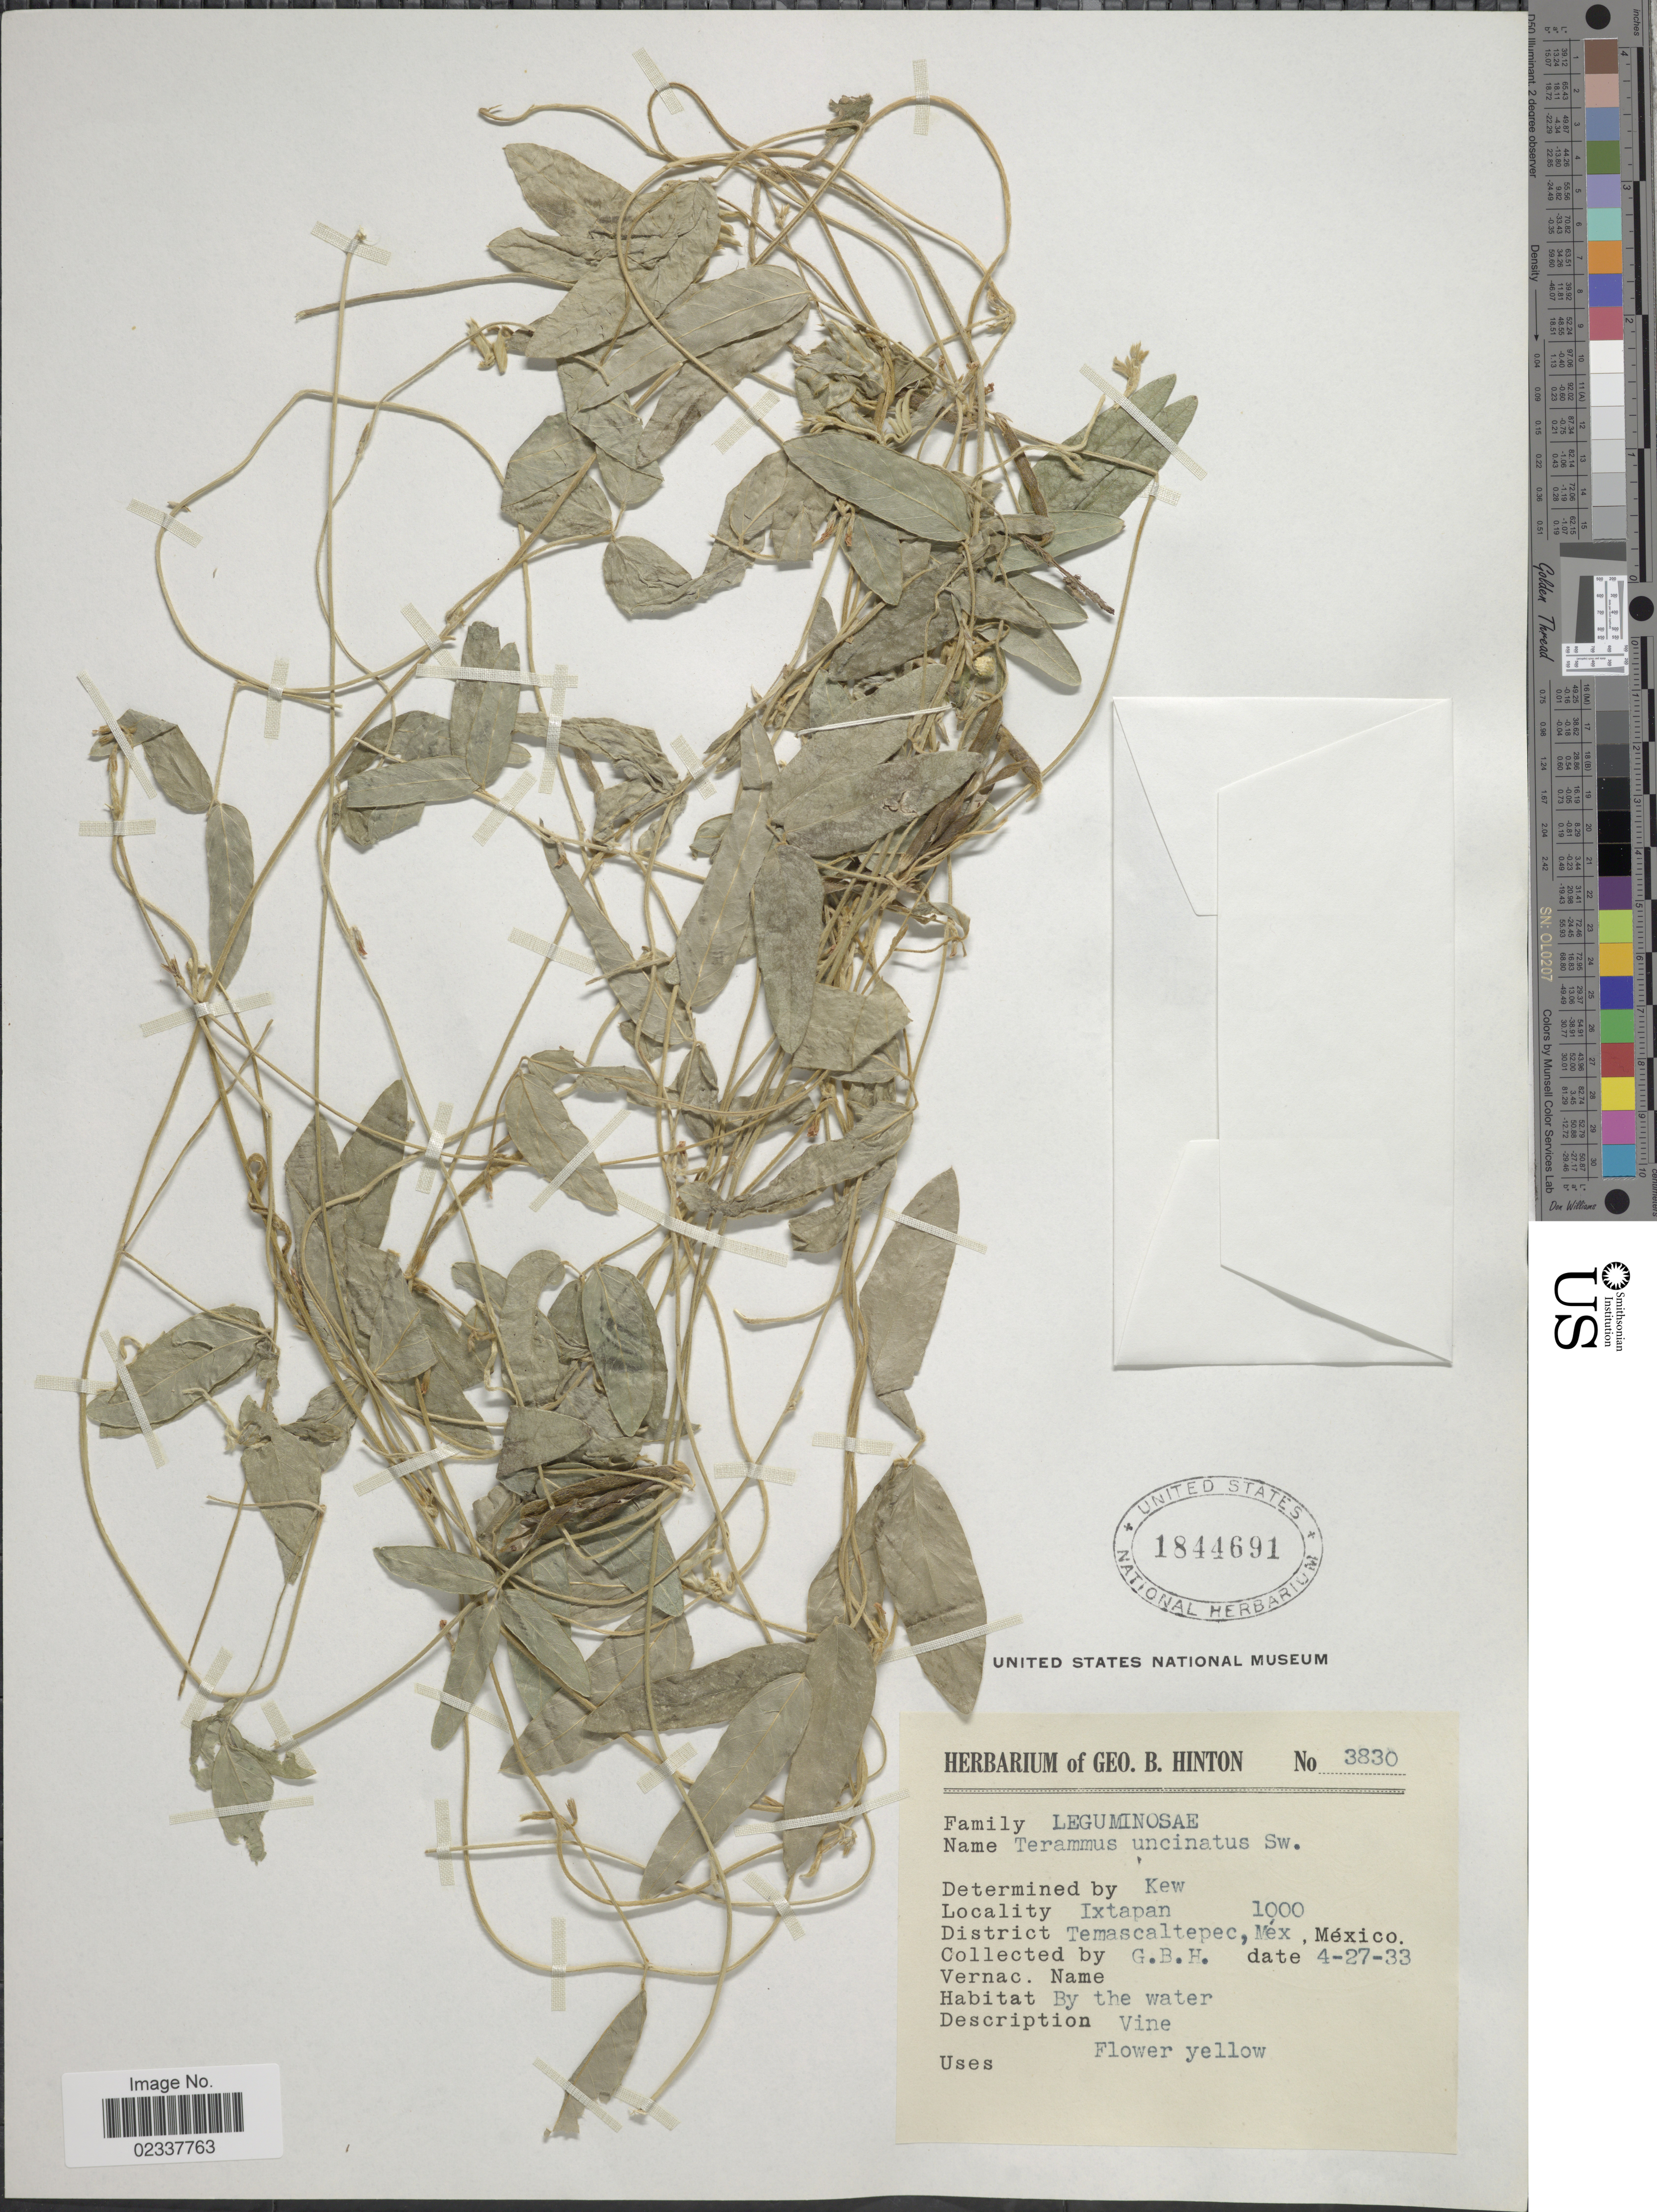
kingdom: Plantae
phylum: Tracheophyta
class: Magnoliopsida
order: Fabales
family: Fabaceae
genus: Teramnus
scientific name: Teramnus uncinatus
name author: (L.) Sw.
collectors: G. B. Hinton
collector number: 3830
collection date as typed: Transcribed d/m/y: 27/4/33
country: Mexico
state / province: México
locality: Ixtapan, District Temascaltepec,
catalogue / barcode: US 1844691